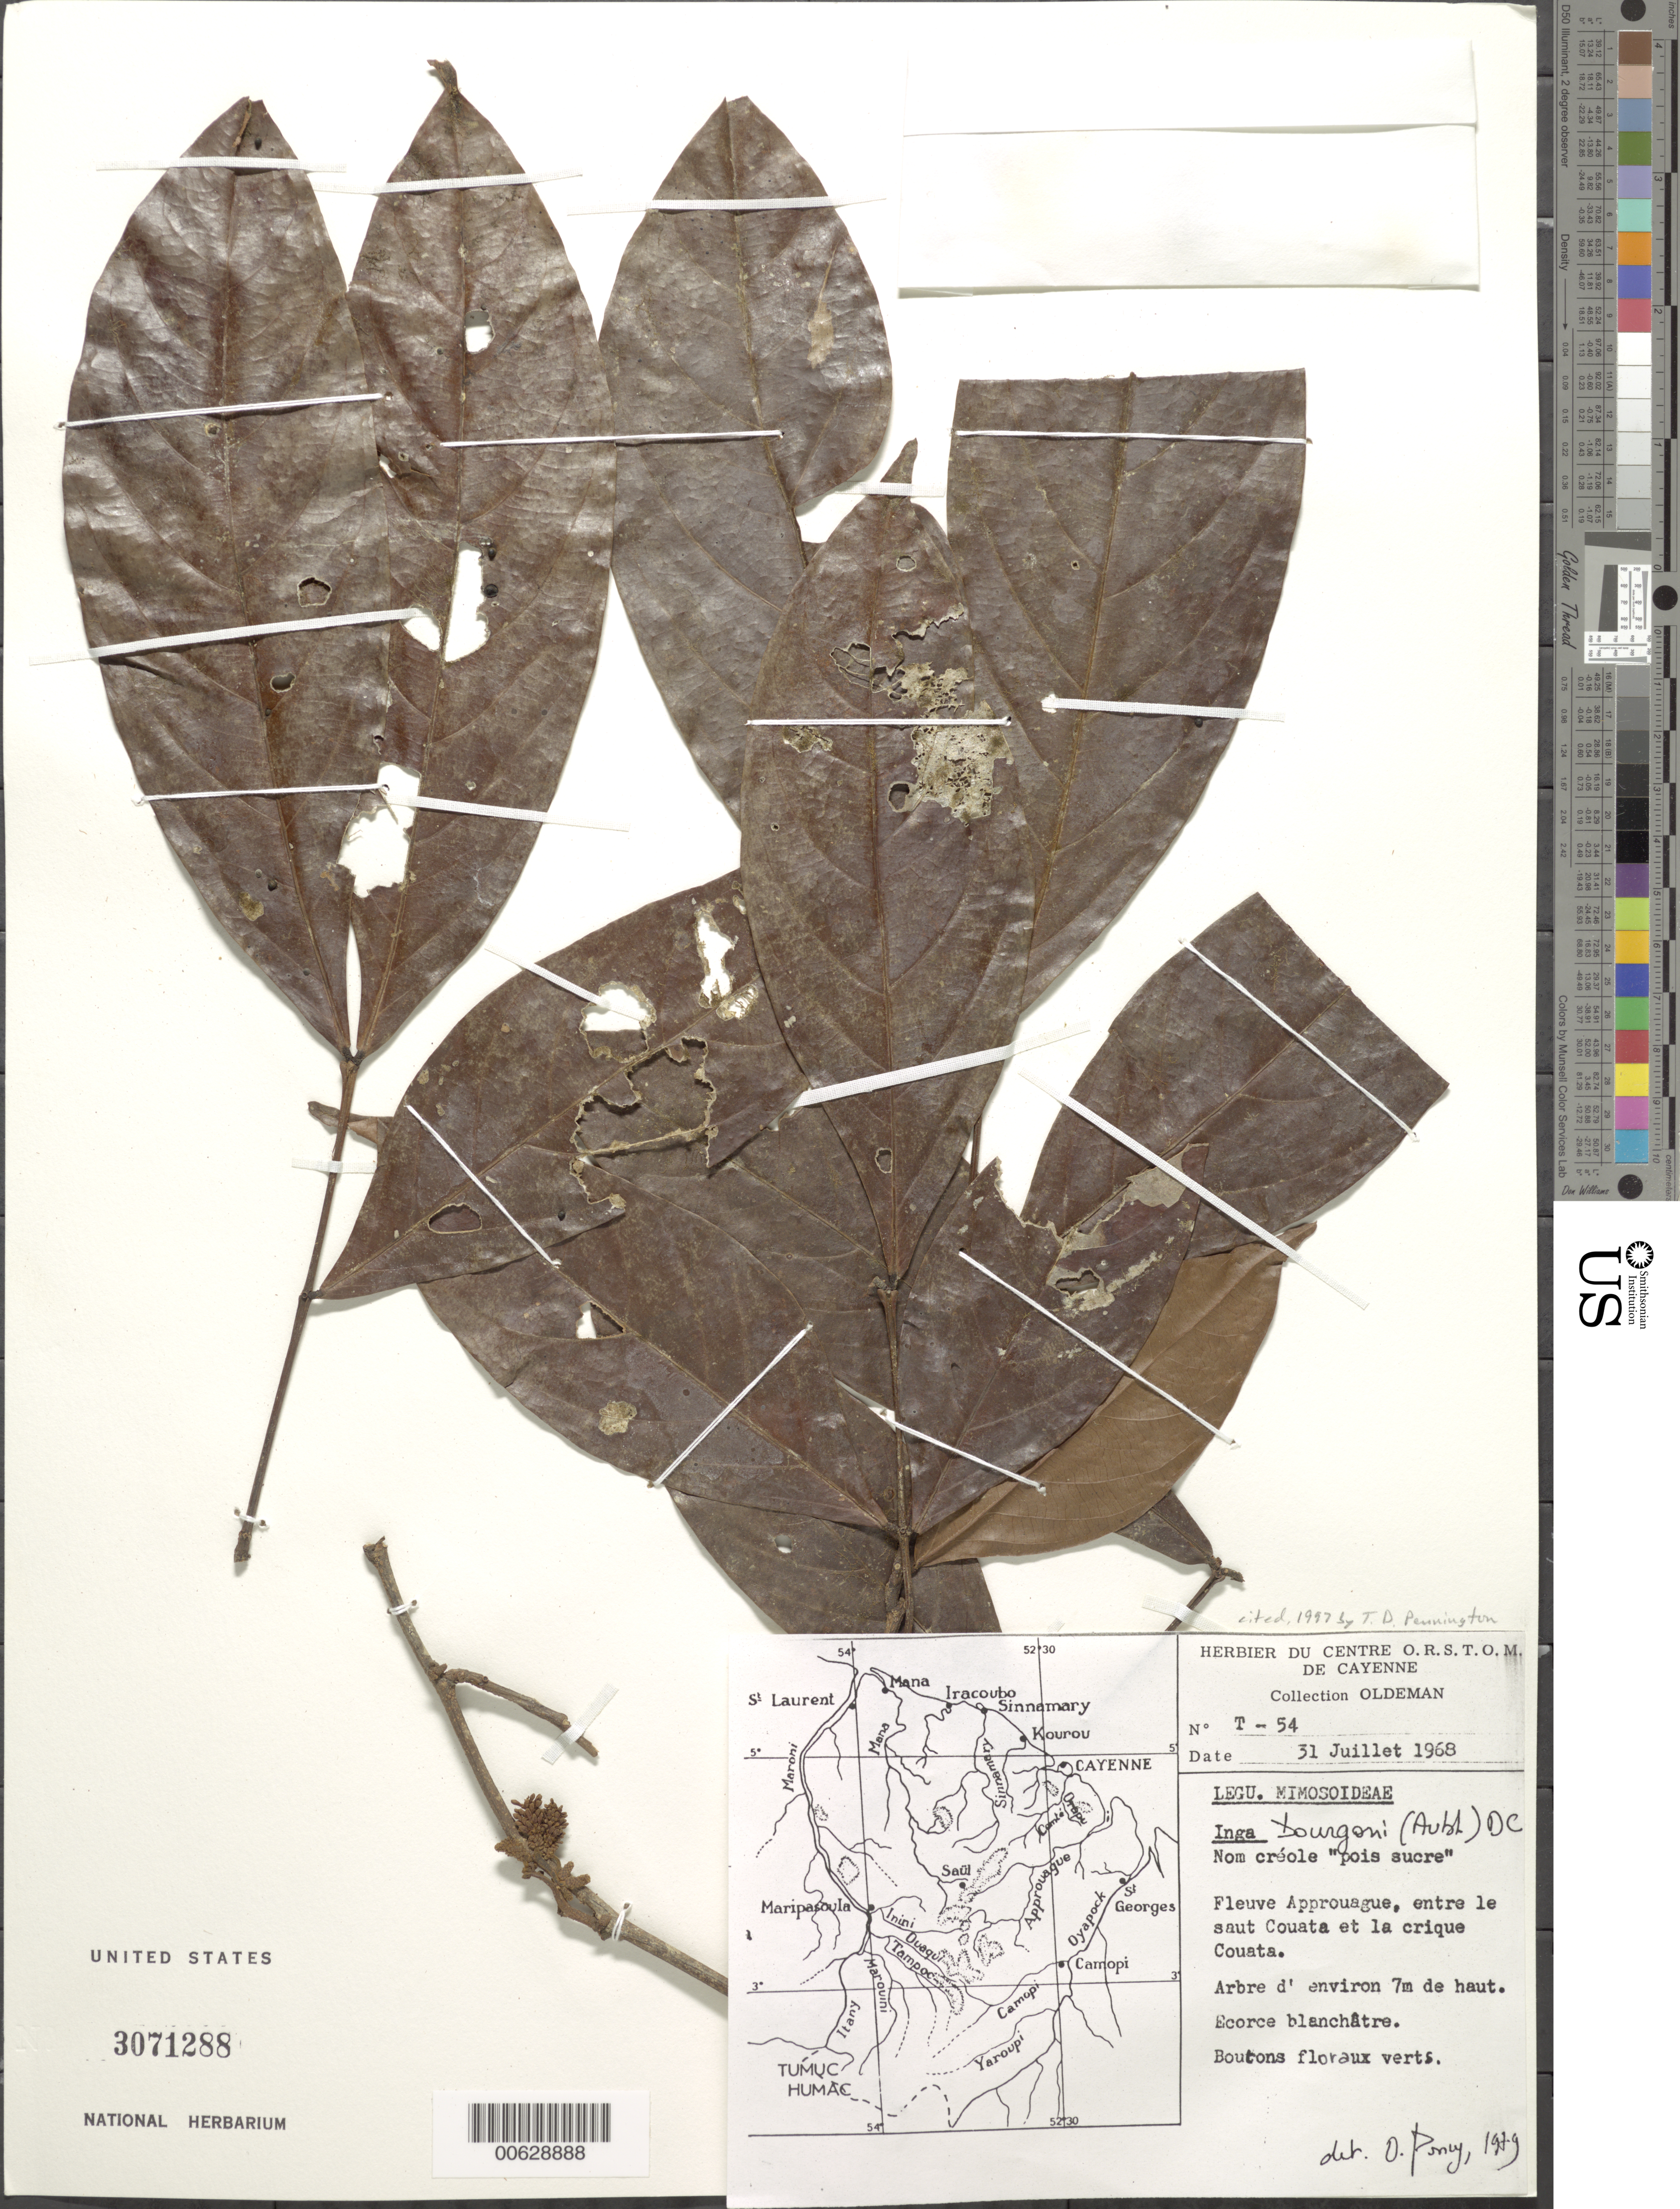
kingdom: Plantae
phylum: Tracheophyta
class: Magnoliopsida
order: Fabales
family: Fabaceae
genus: Inga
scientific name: Inga bourgoni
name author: (Aubl.) DC.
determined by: Poncy, O.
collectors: R. Oldeman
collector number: T 54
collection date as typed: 31-Jul-68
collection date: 1968-07-31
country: French Guiana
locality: Approuague R., entre Crique Sapokaye & Crique Couata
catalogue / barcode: US 3071288